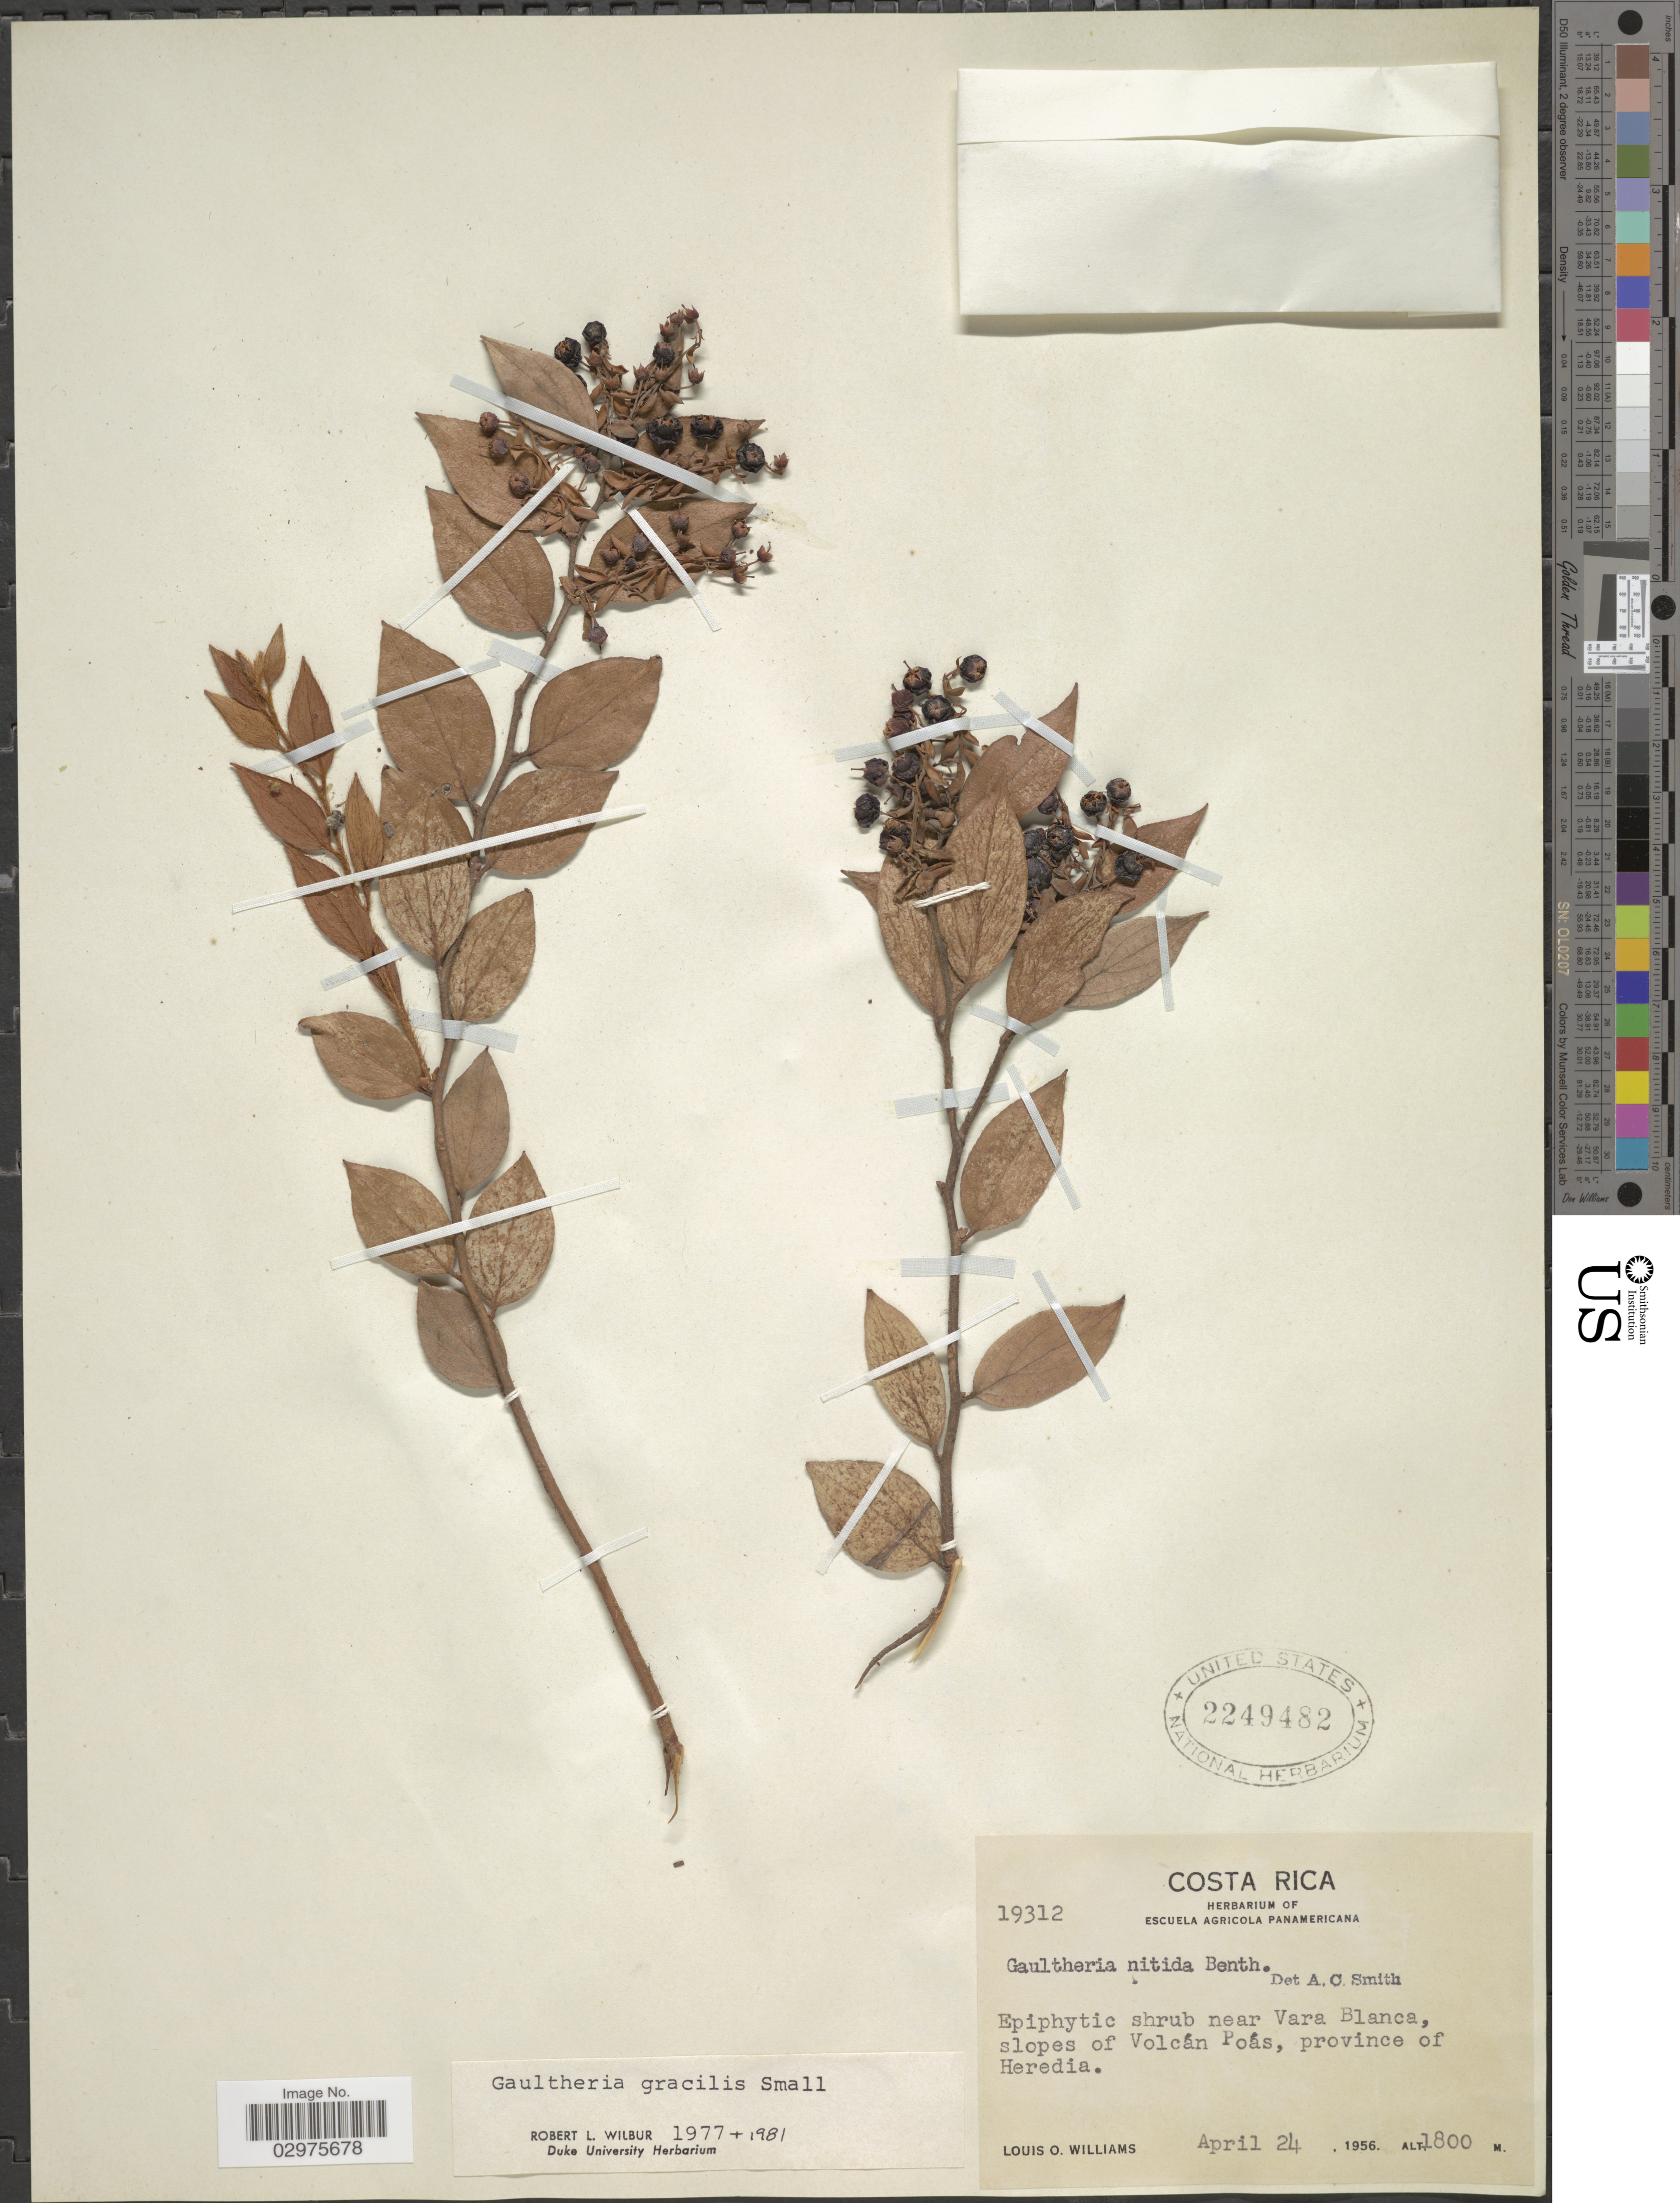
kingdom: Plantae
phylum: Tracheophyta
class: Magnoliopsida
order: Ericales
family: Ericaceae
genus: Gaultheria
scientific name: Gaultheria gracilis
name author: Small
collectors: L. O. Williams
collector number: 19312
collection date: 1956-04-24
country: Costa Rica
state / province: Heredia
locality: Near Vara Blanca, slopes of Volcán Poás, province of Heredia.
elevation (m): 1800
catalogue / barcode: US 2249482